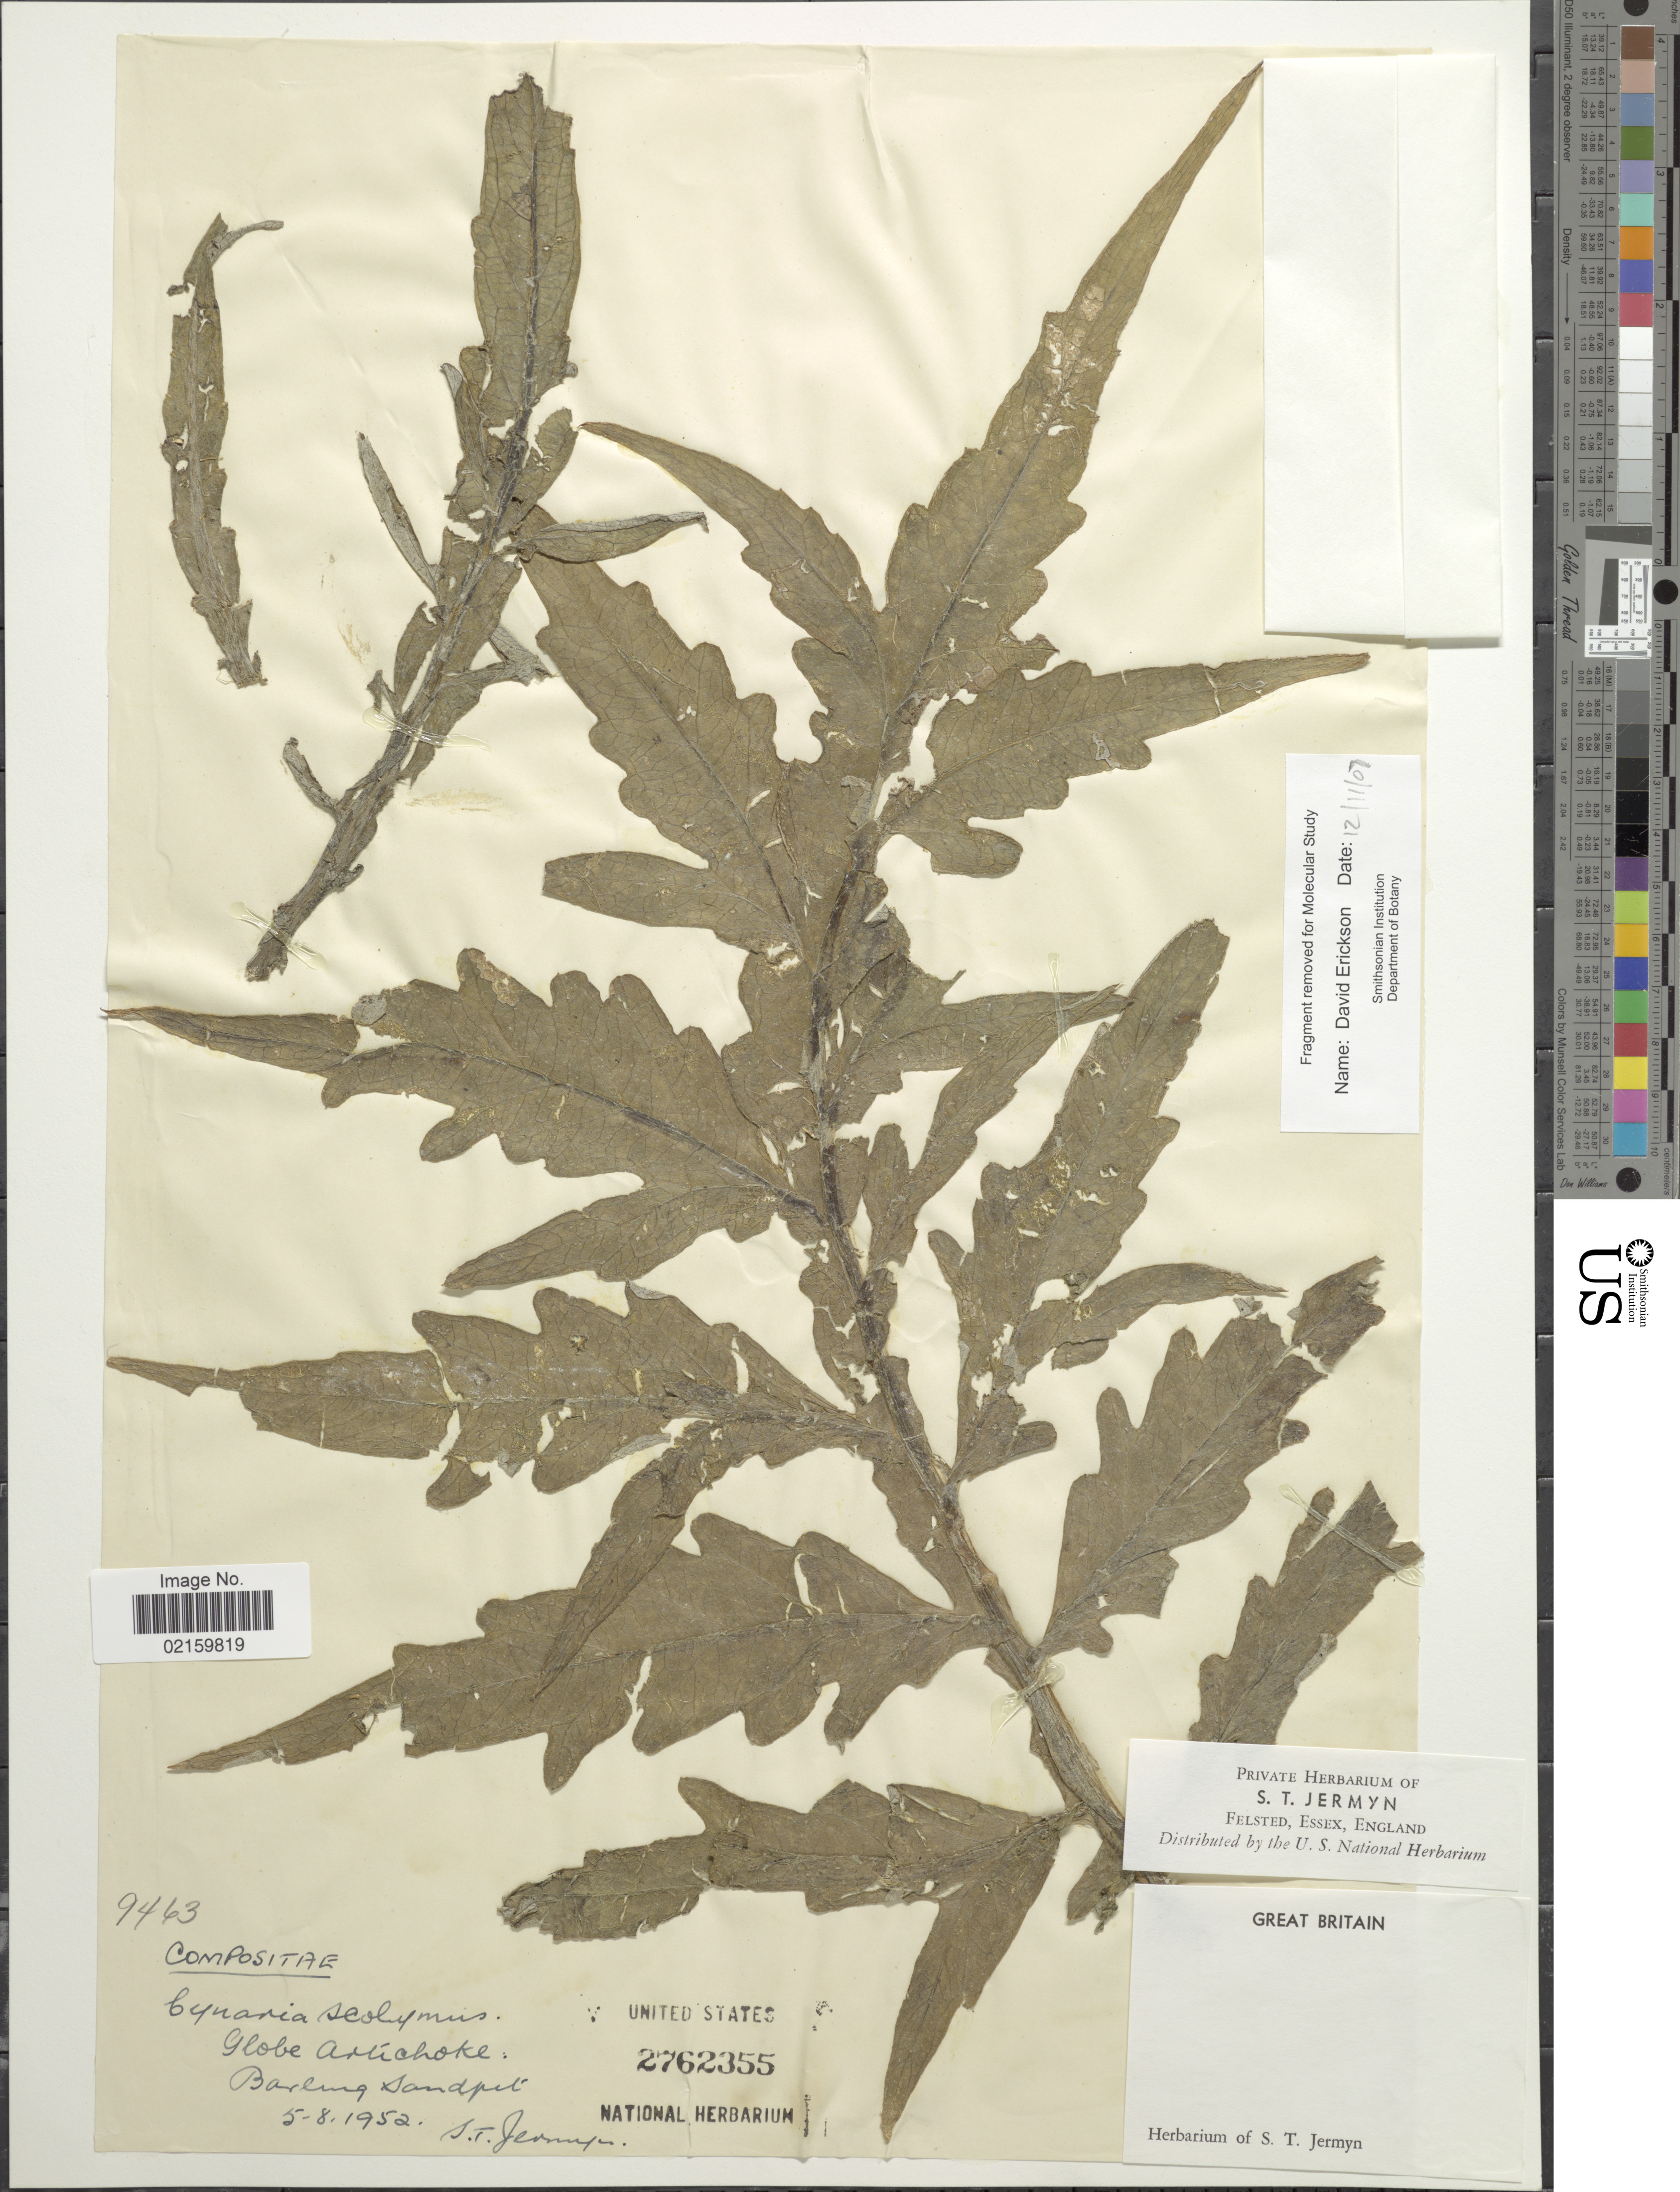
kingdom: Plantae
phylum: Tracheophyta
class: Magnoliopsida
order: Asterales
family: Asteraceae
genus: Cynara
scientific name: Cynara scolymus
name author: L.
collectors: S. Jermyn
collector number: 9463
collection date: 1952-08-05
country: United Kingdom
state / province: England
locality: Globe Artichoke. Barling Sandpit. Great Britain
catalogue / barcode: US 2762355